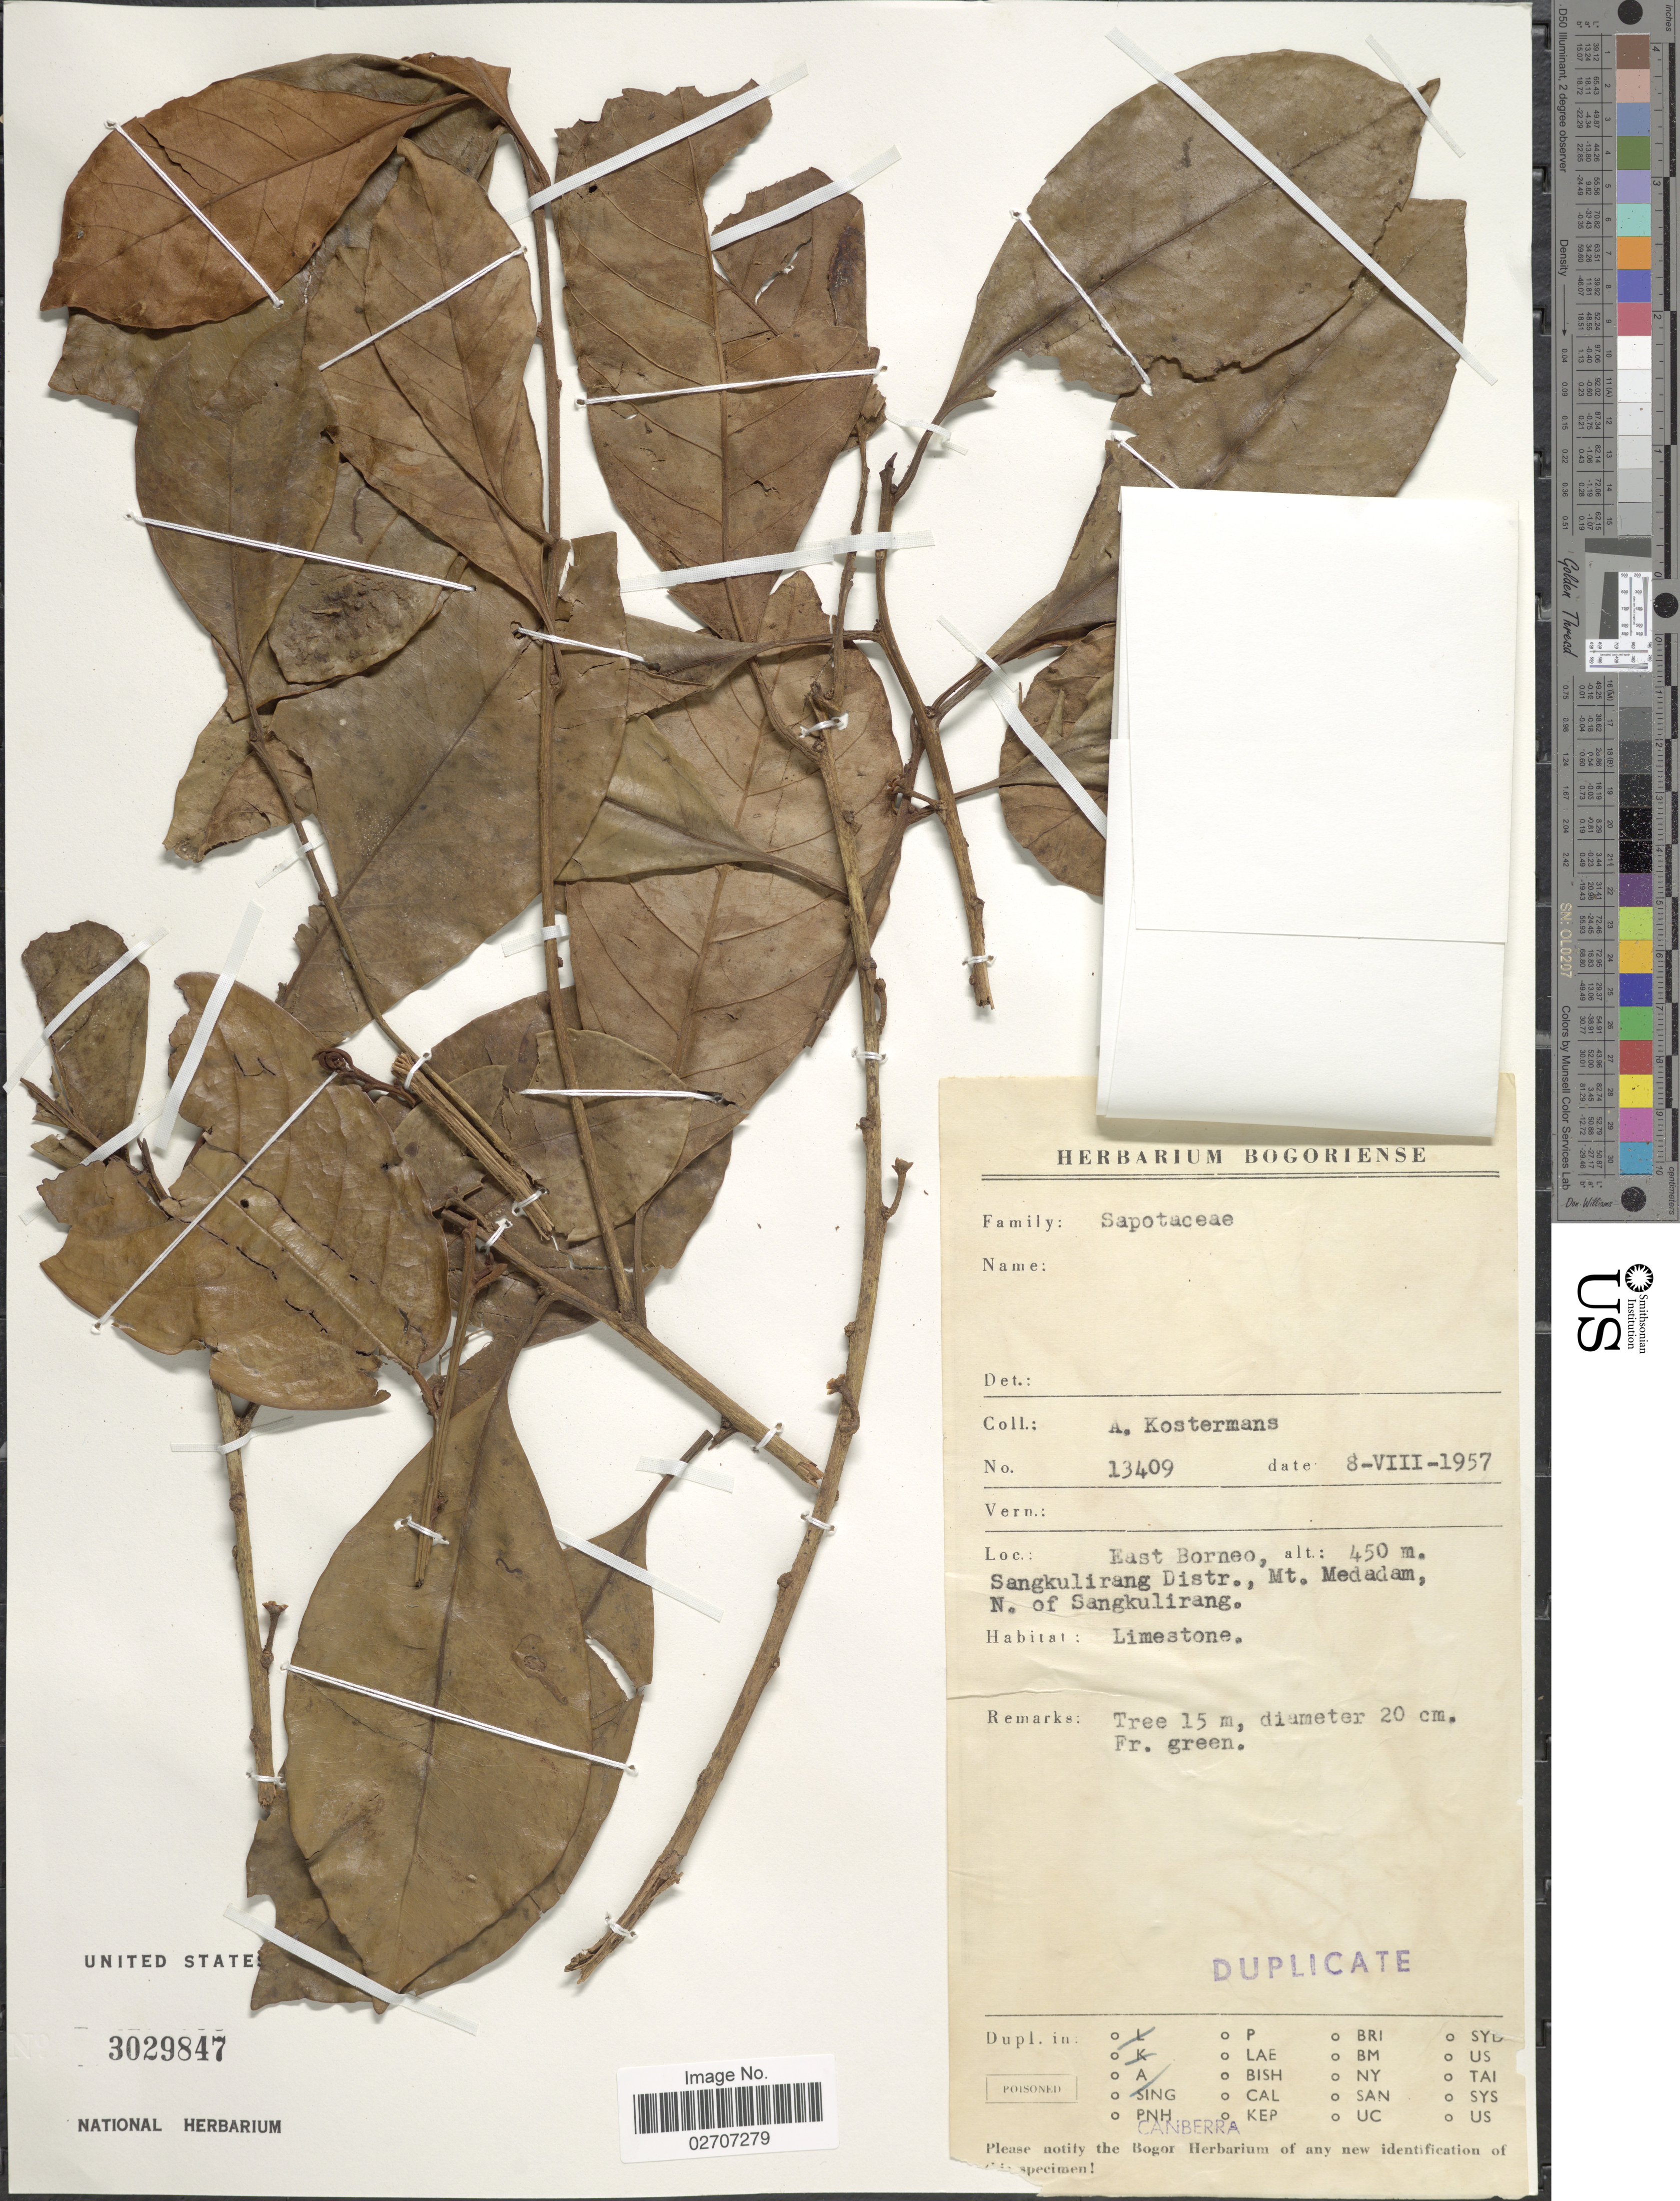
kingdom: Plantae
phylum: Tracheophyta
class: Magnoliopsida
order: Ericales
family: Sapotaceae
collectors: A. J. G. Kostermans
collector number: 13409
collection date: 1957-08-08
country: Indonesia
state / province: Kalimantan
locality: East Borneo, Sangkulirang Distr., Mt. Medadam N. of Sangkulirang.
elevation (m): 450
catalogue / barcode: US 3029847